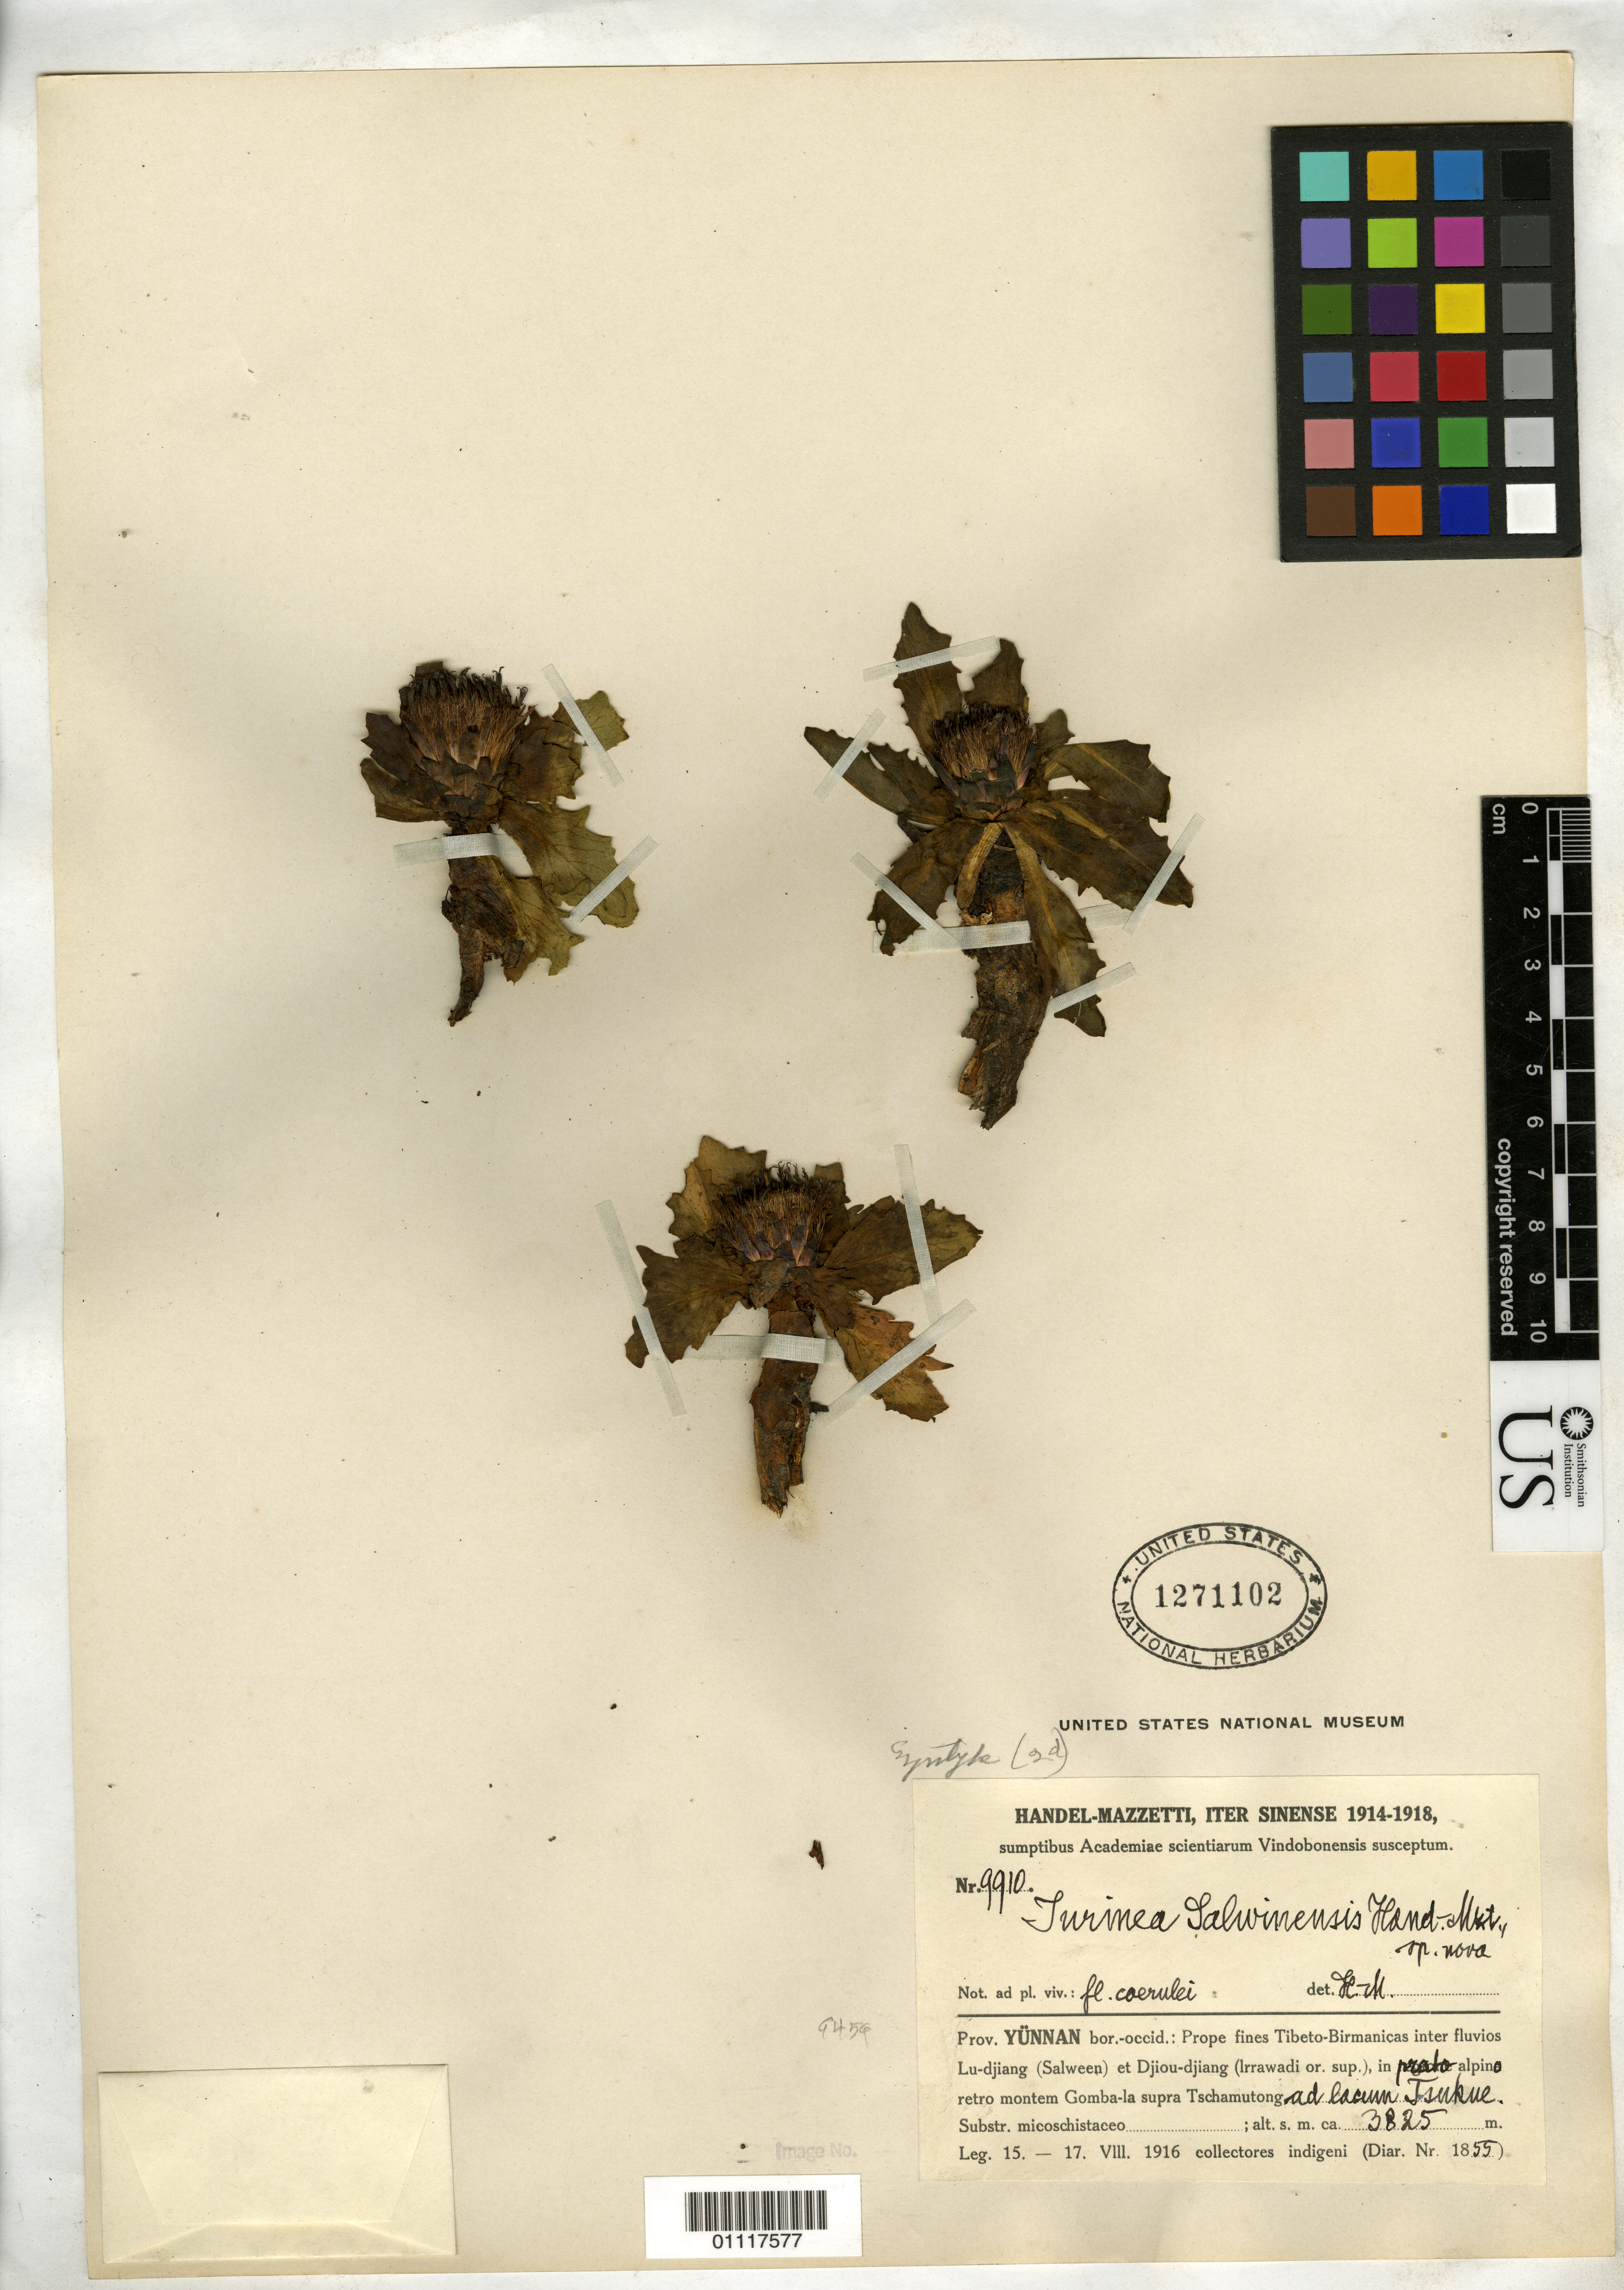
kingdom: Plantae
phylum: Tracheophyta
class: Magnoliopsida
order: Asterales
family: Asteraceae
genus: Jurinea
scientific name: Jurinea salwinensis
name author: Hand.-Mazz.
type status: Syntype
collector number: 9910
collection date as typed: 15 Aug 1916 to 17 Aug 1916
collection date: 1916-08-15/1916-08-17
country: China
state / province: Yunnan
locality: Near the Tibet-Burma border between the Salween and Irrawaddy rivers.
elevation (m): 4200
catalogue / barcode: US 1271102